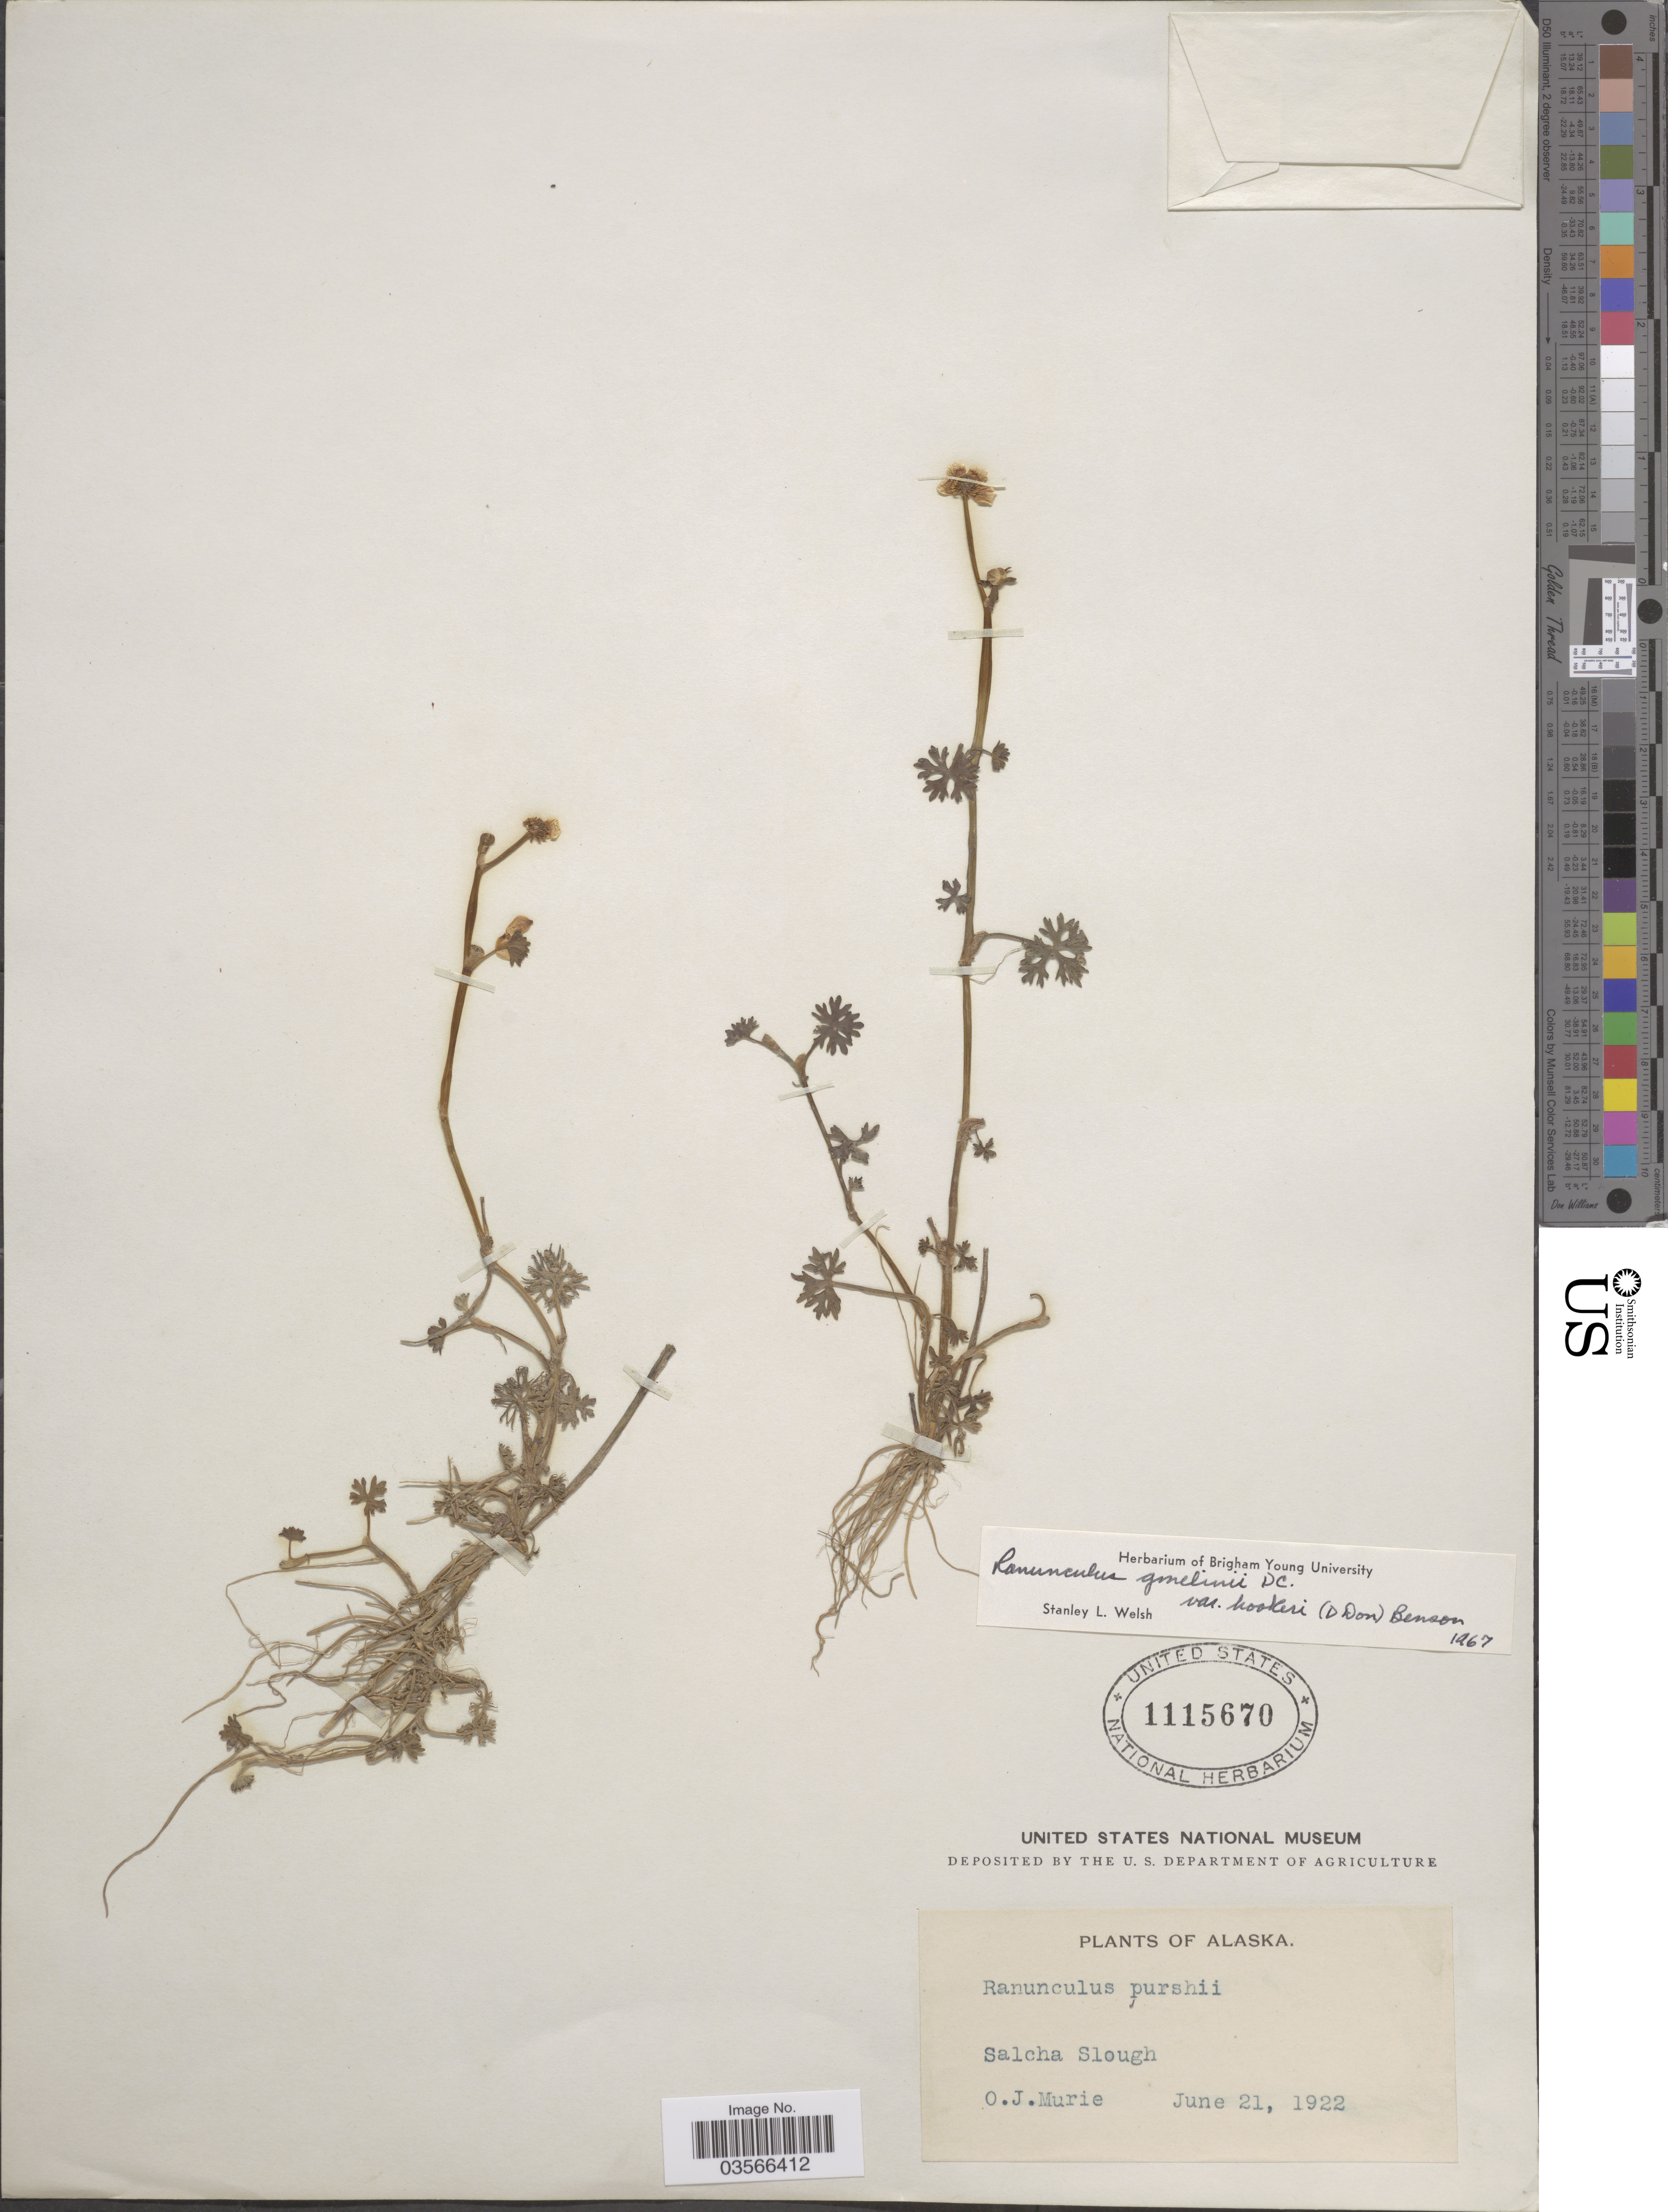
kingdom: Plantae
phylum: Tracheophyta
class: Magnoliopsida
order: Ranunculales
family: Ranunculaceae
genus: Ranunculus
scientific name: Ranunculus gmelinii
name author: DC.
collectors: O. Murie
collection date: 1922-06-21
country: United States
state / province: Alaska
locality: Salcha Slough.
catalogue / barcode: US 1115670